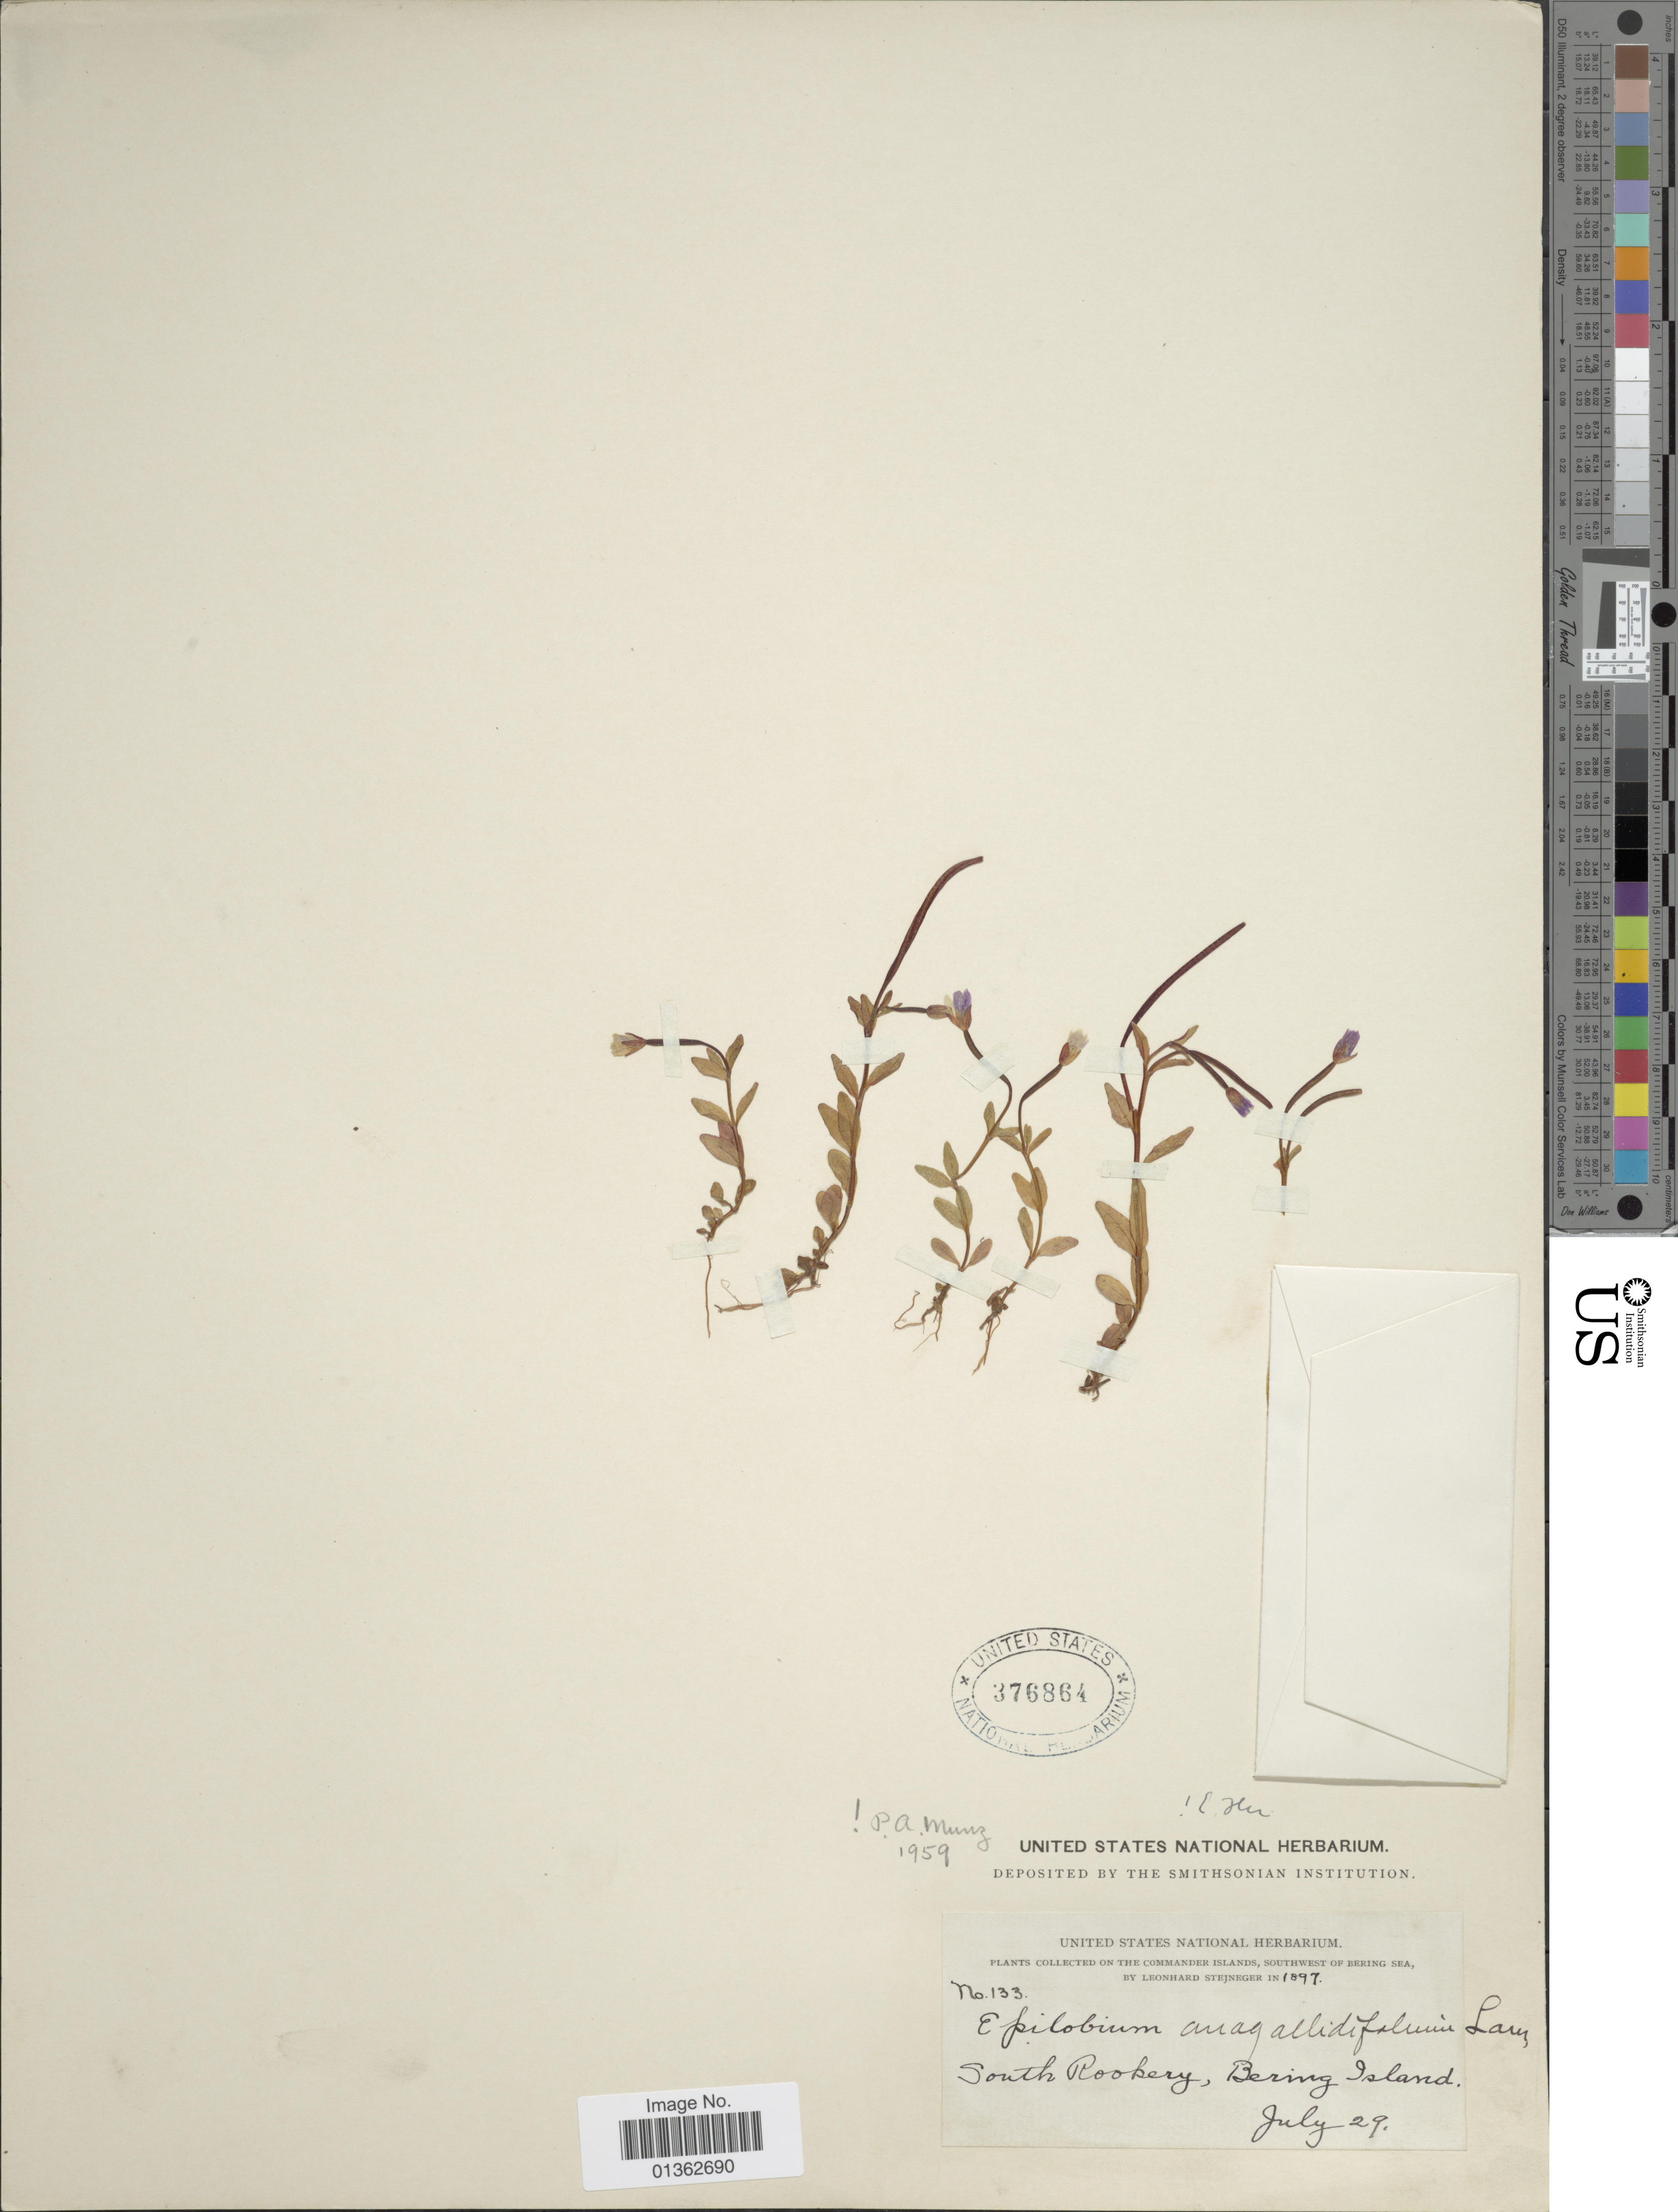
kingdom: Plantae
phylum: Tracheophyta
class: Magnoliopsida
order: Myrtales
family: Onagraceae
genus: Epilobium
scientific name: Epilobium anagallidifolium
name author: Lam.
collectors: L. Stejneger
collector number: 133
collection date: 1897-07-29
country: United States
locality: South Rookery, Bering Island.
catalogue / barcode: US 376864